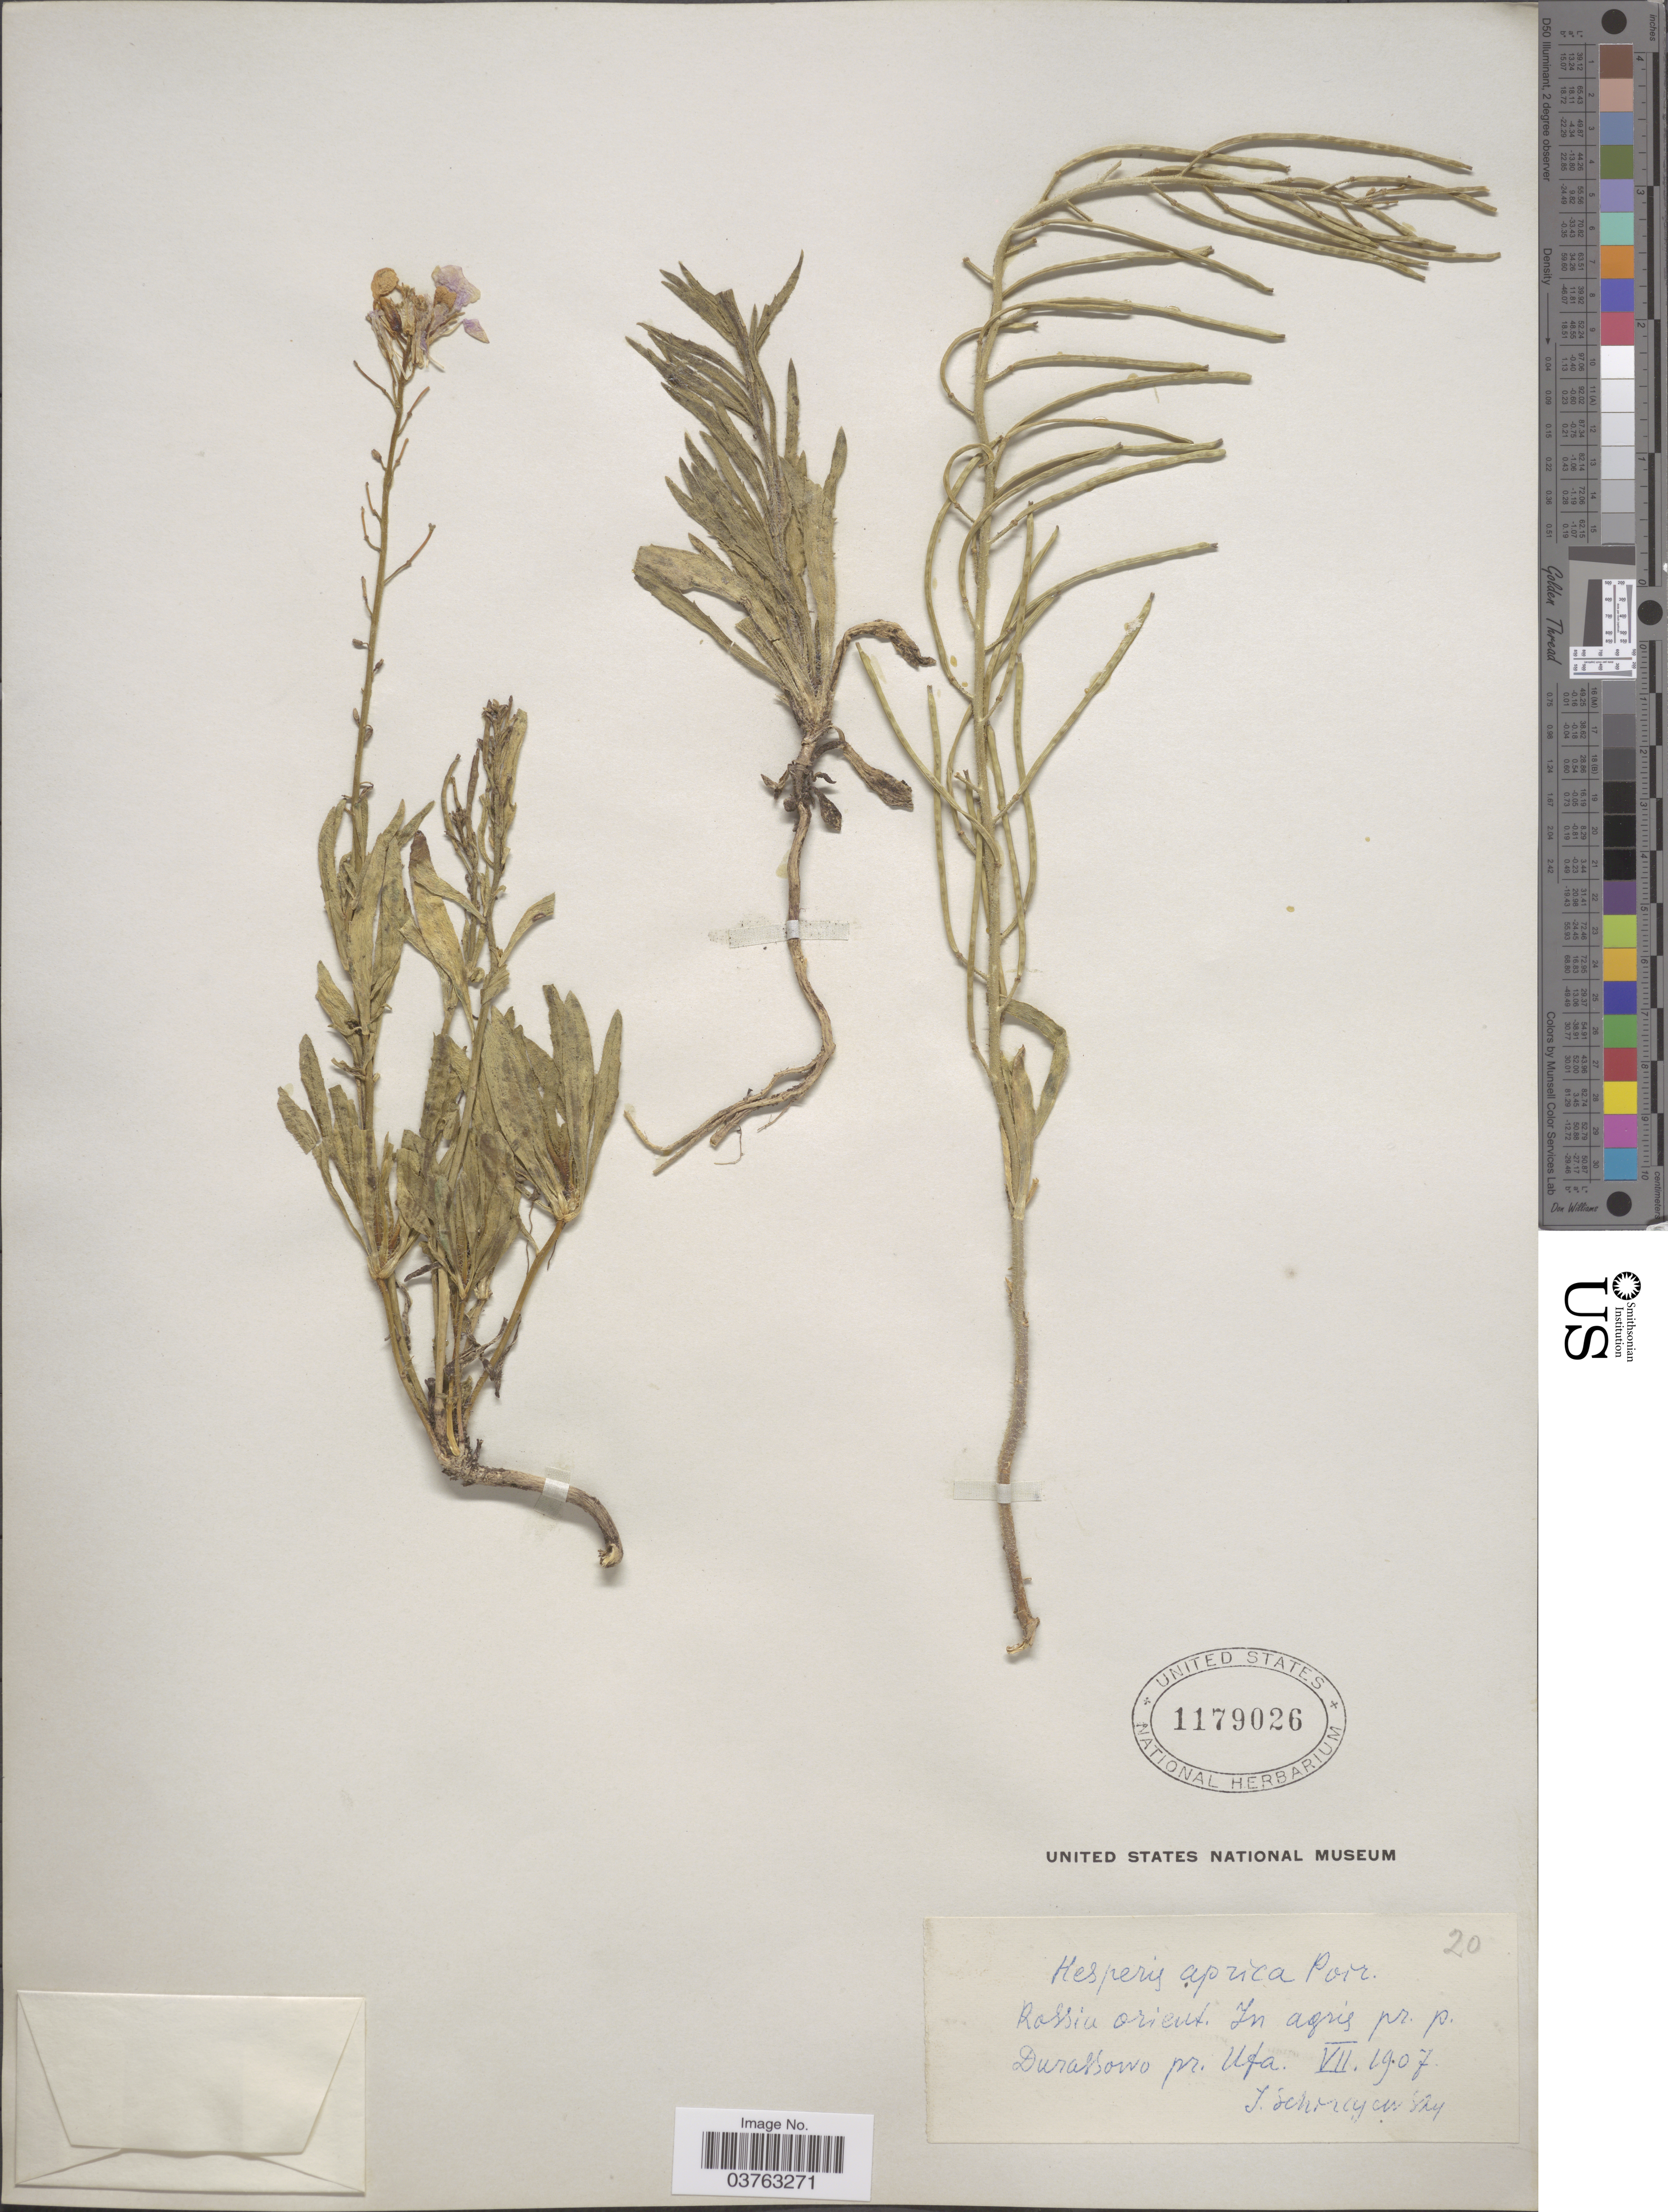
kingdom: Plantae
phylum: Tracheophyta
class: Magnoliopsida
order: Brassicales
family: Brassicaceae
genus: Hesperis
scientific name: Hesperis africana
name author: L.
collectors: J. Schorajensky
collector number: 20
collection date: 1907-07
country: Russian Federation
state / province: Bashkortostan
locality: Rossia orient. In agris pr. p. Durassono pr. Ufa.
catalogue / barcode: US 1179026